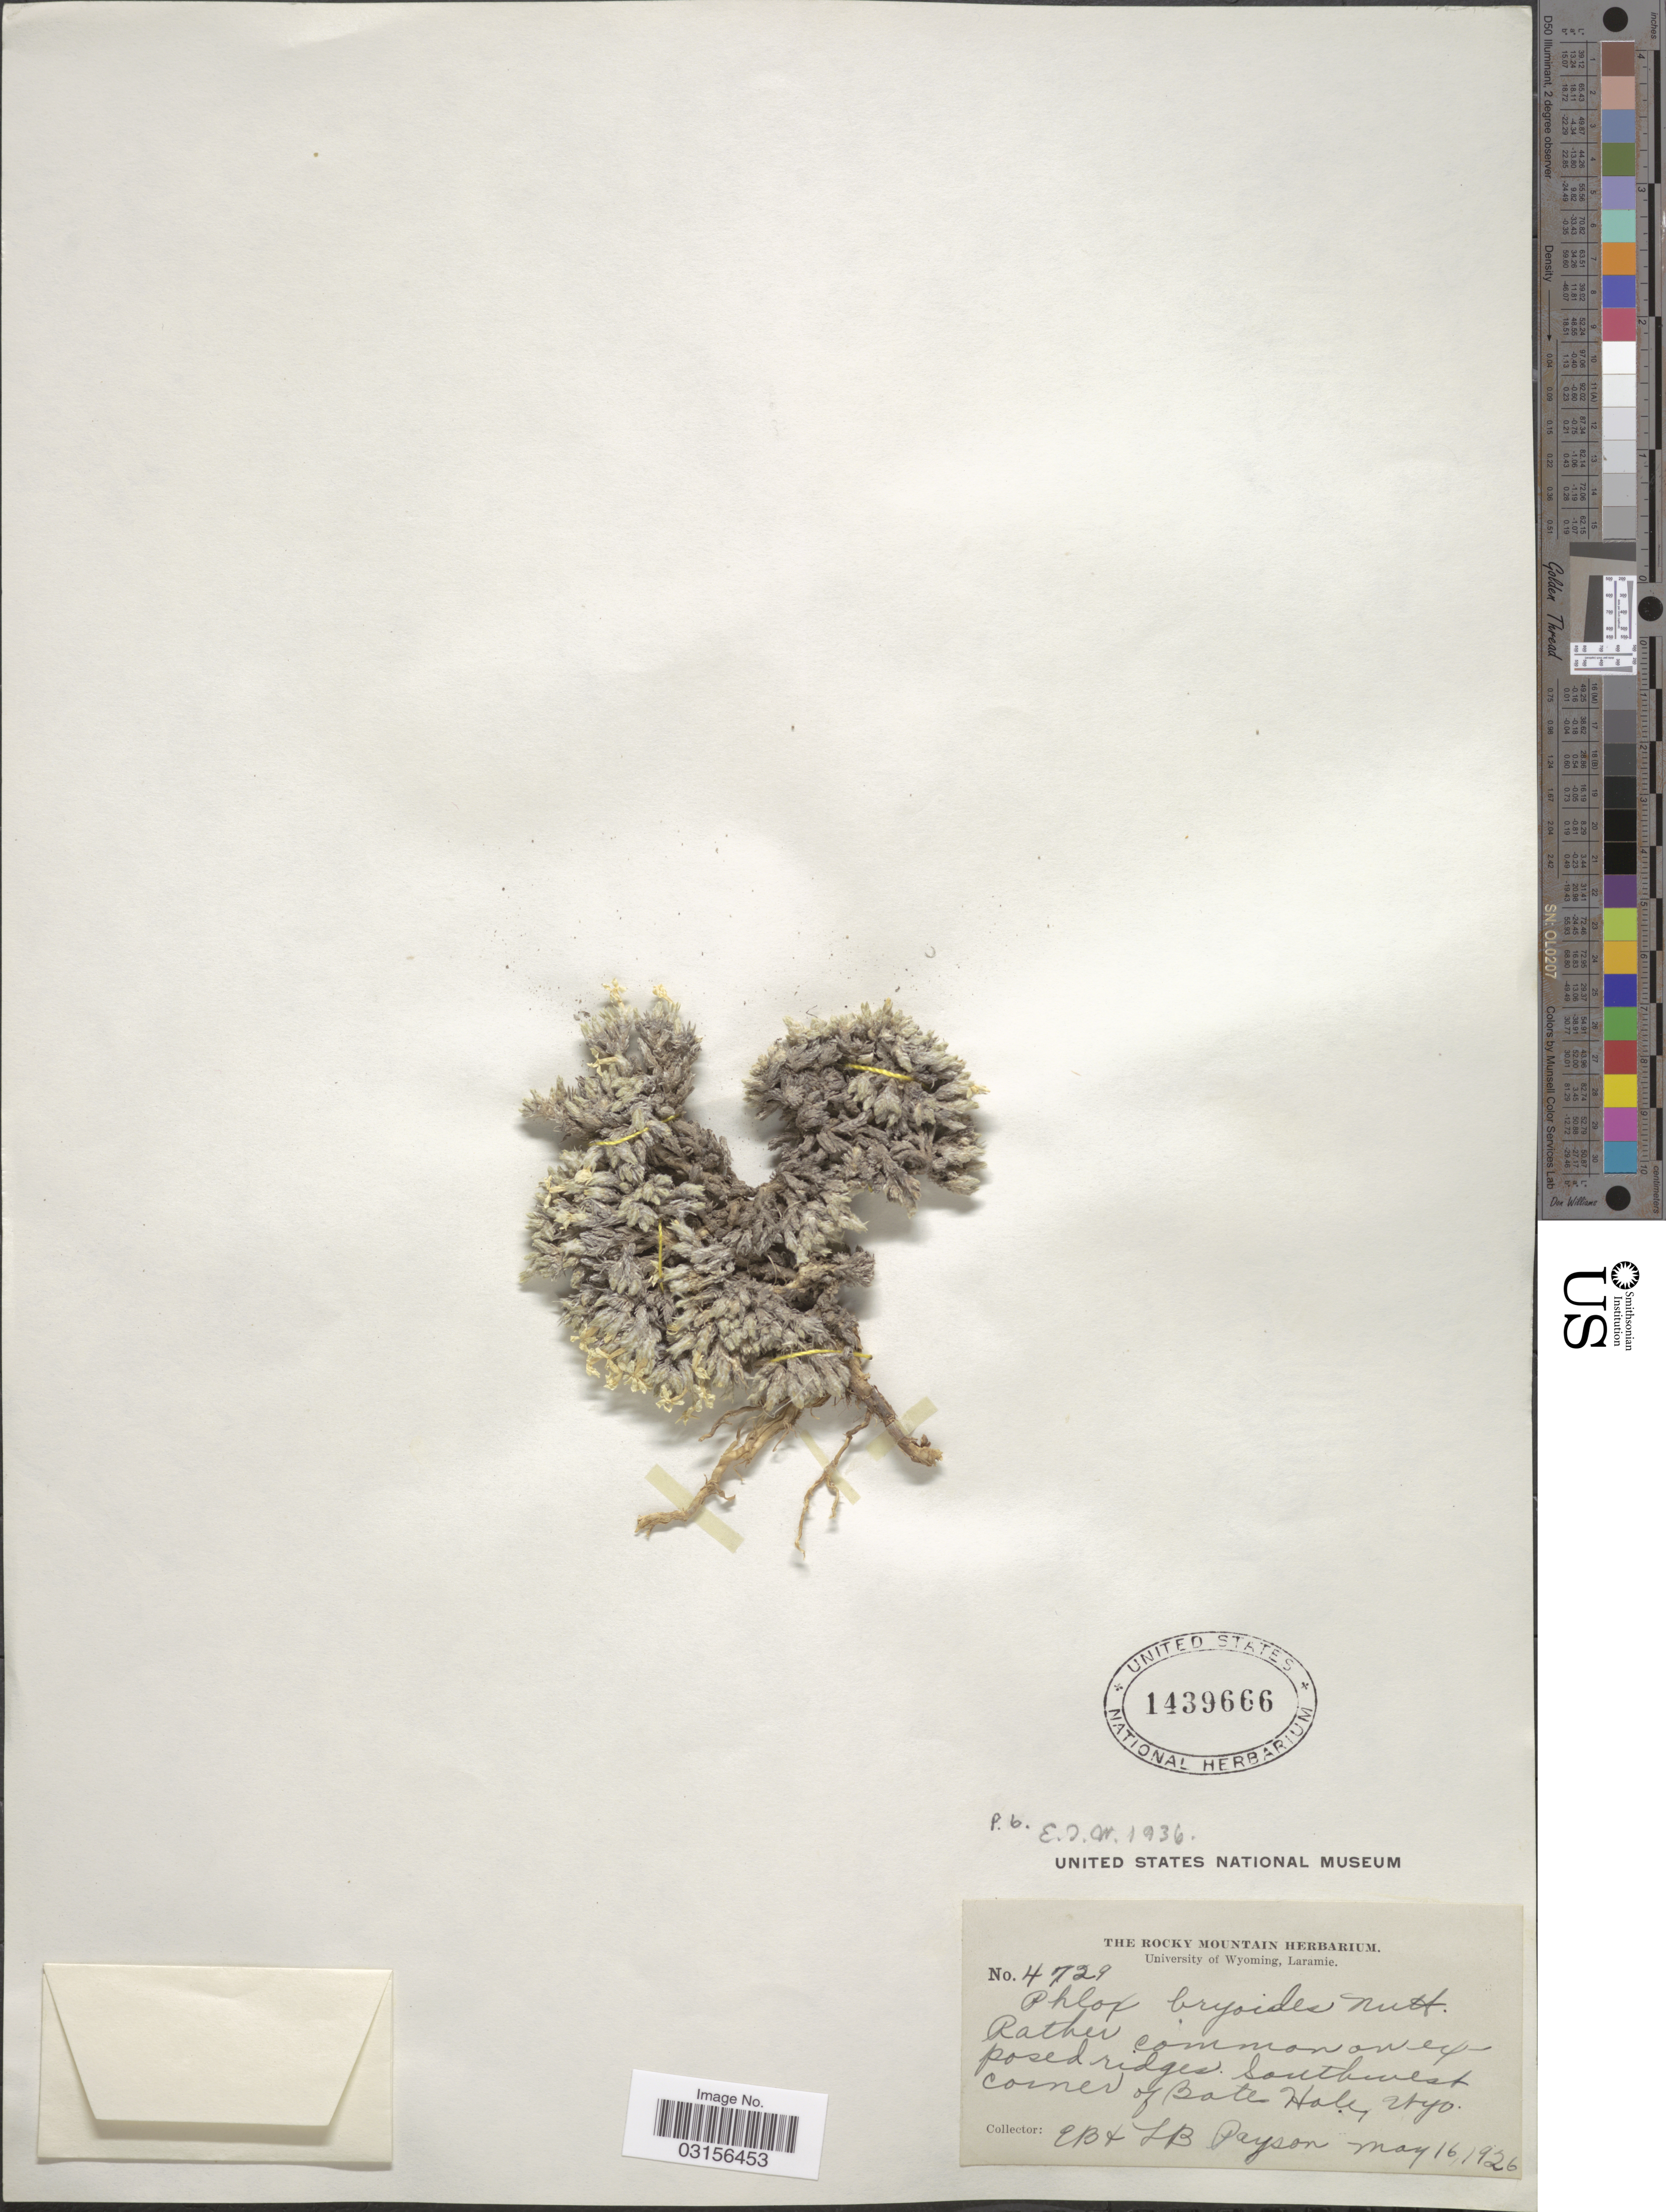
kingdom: Plantae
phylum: Tracheophyta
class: Magnoliopsida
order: Ericales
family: Polemoniaceae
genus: Phlox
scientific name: Phlox hoodii subsp. muscoides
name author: (Nutt.) Wherry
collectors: E. B. Payson & L. Payson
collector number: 4729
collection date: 1926-05-16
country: United States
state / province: Wyoming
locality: Southwest corner of Bate Hale, Wyo.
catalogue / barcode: US 1439666